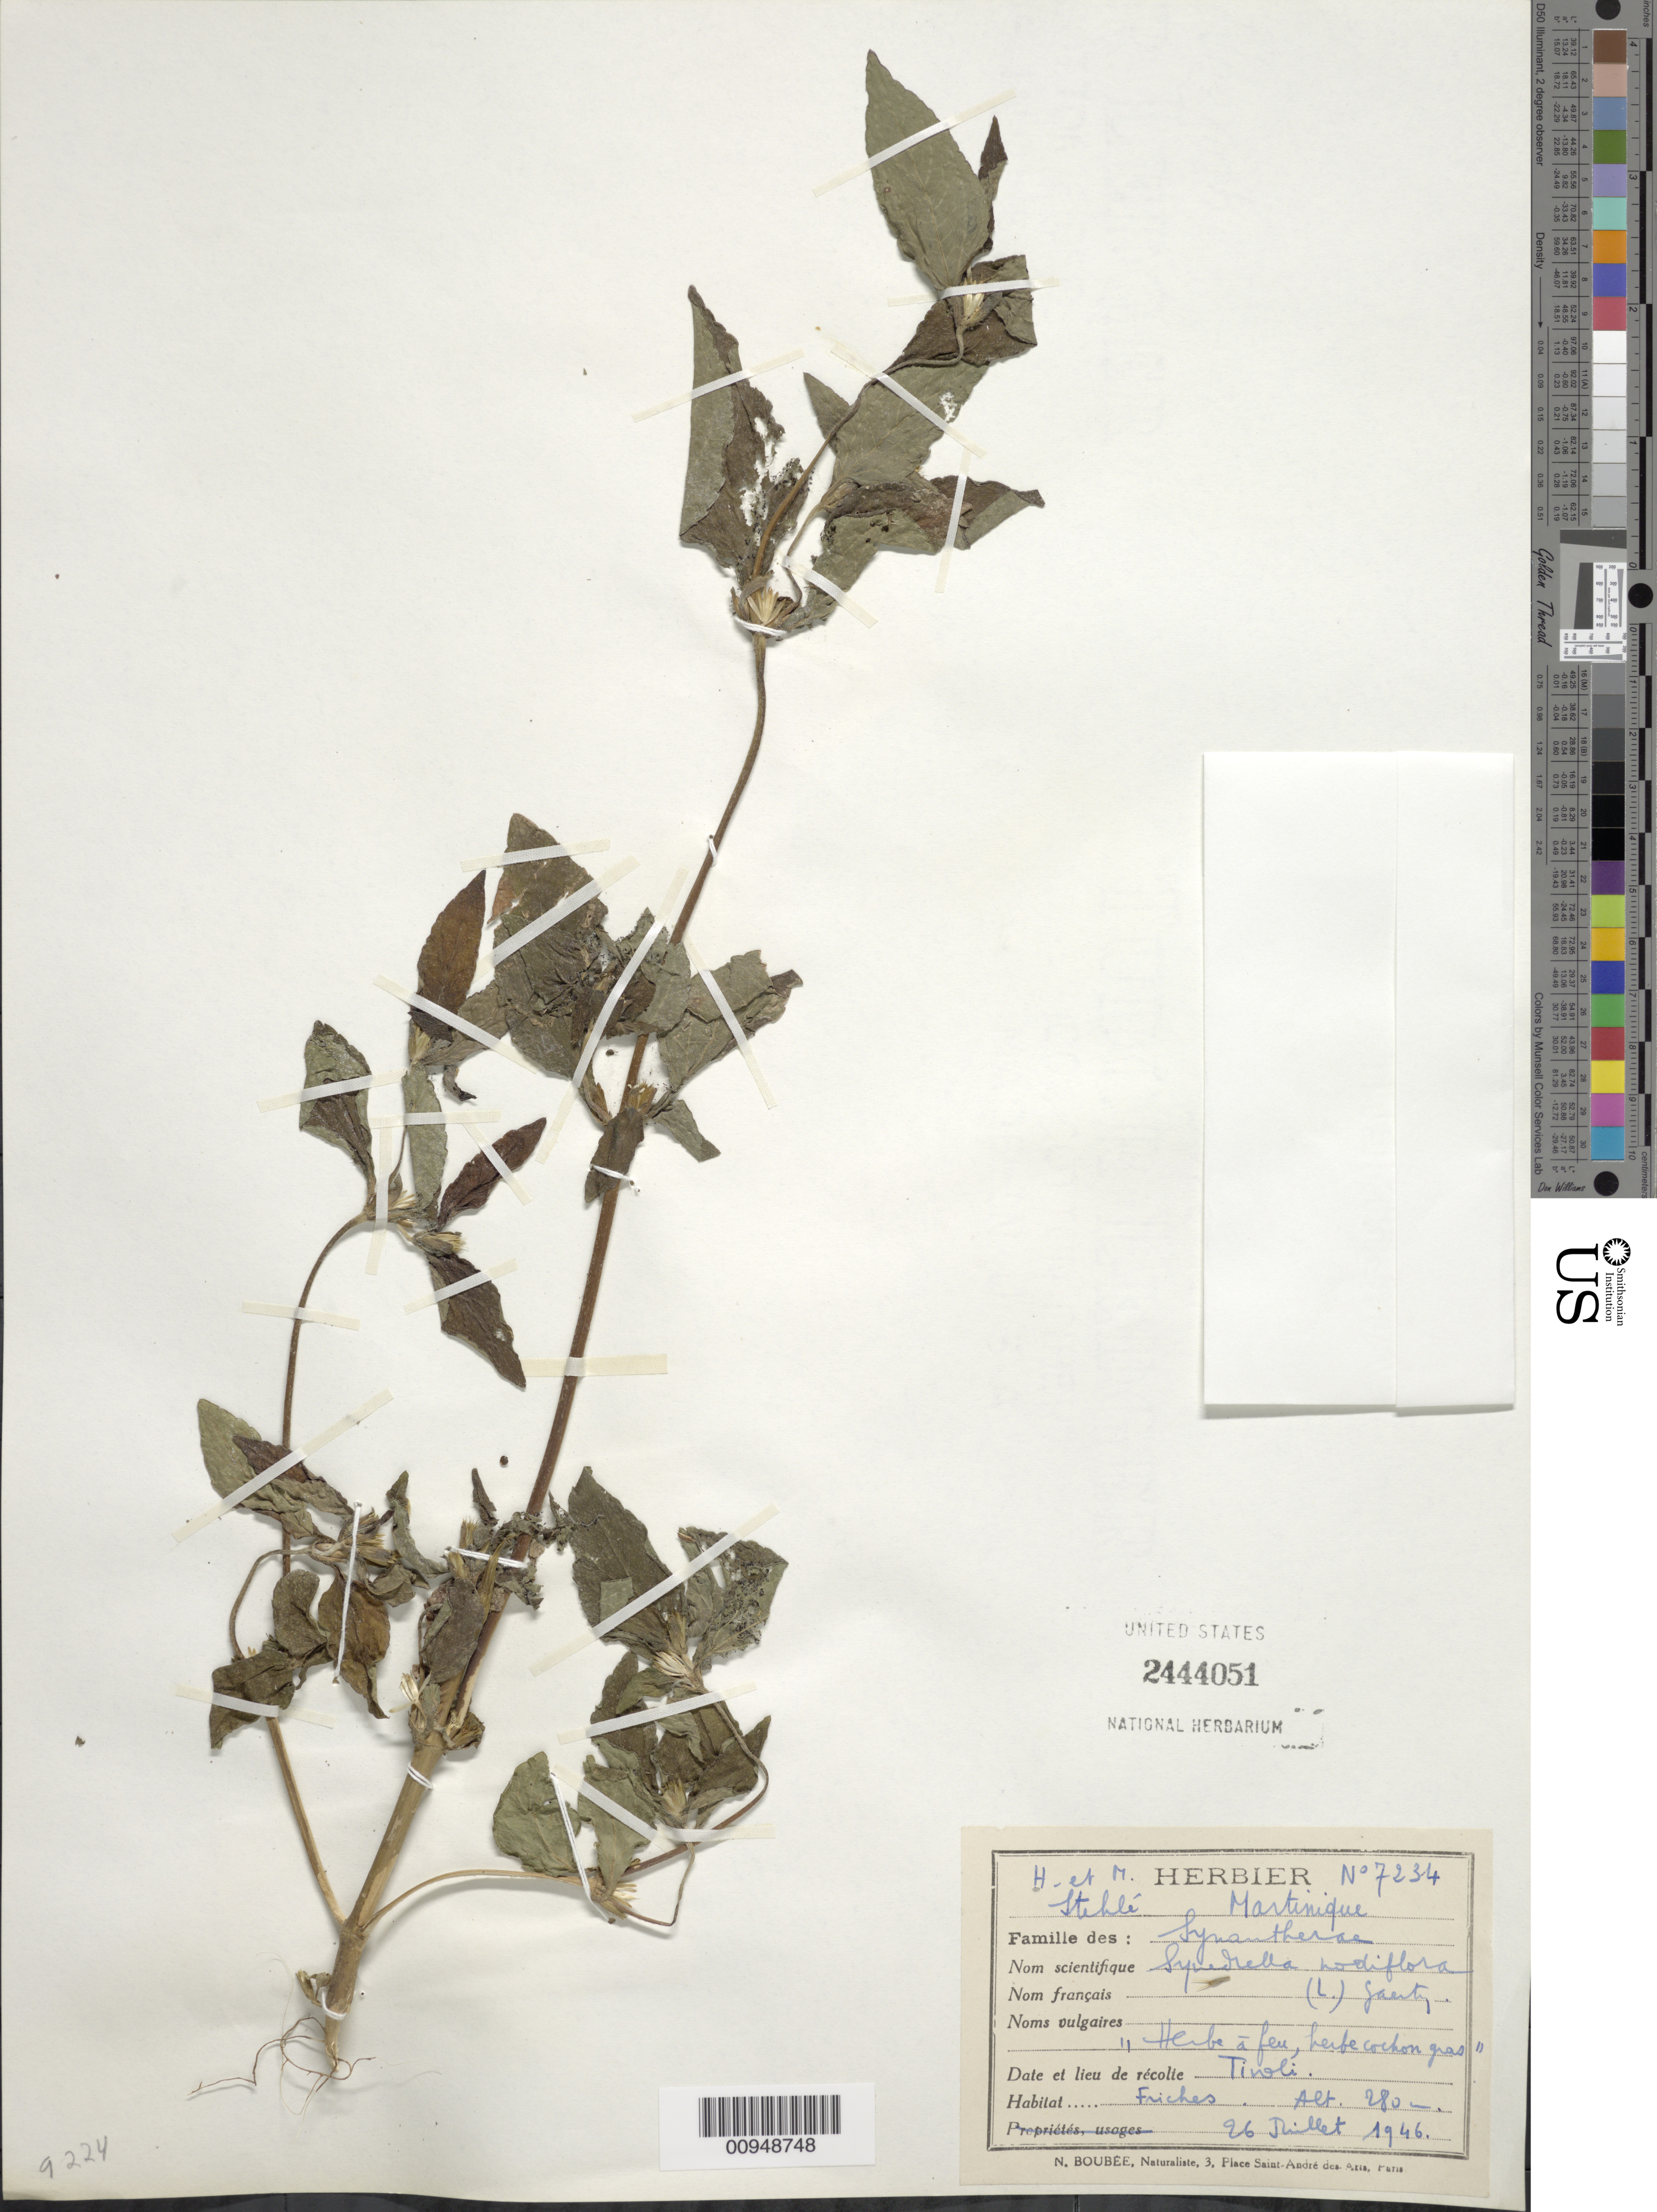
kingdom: Plantae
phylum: Tracheophyta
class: Magnoliopsida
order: Asterales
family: Asteraceae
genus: Synedrella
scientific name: Synedrella nodiflora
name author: (L.) Gaertn.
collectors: H. Stehlé & M. Stehlé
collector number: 7234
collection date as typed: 26 Jul 1946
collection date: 1946-07-26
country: Martinique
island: Martinique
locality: Tivoli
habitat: Friches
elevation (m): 280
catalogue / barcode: US 2444051